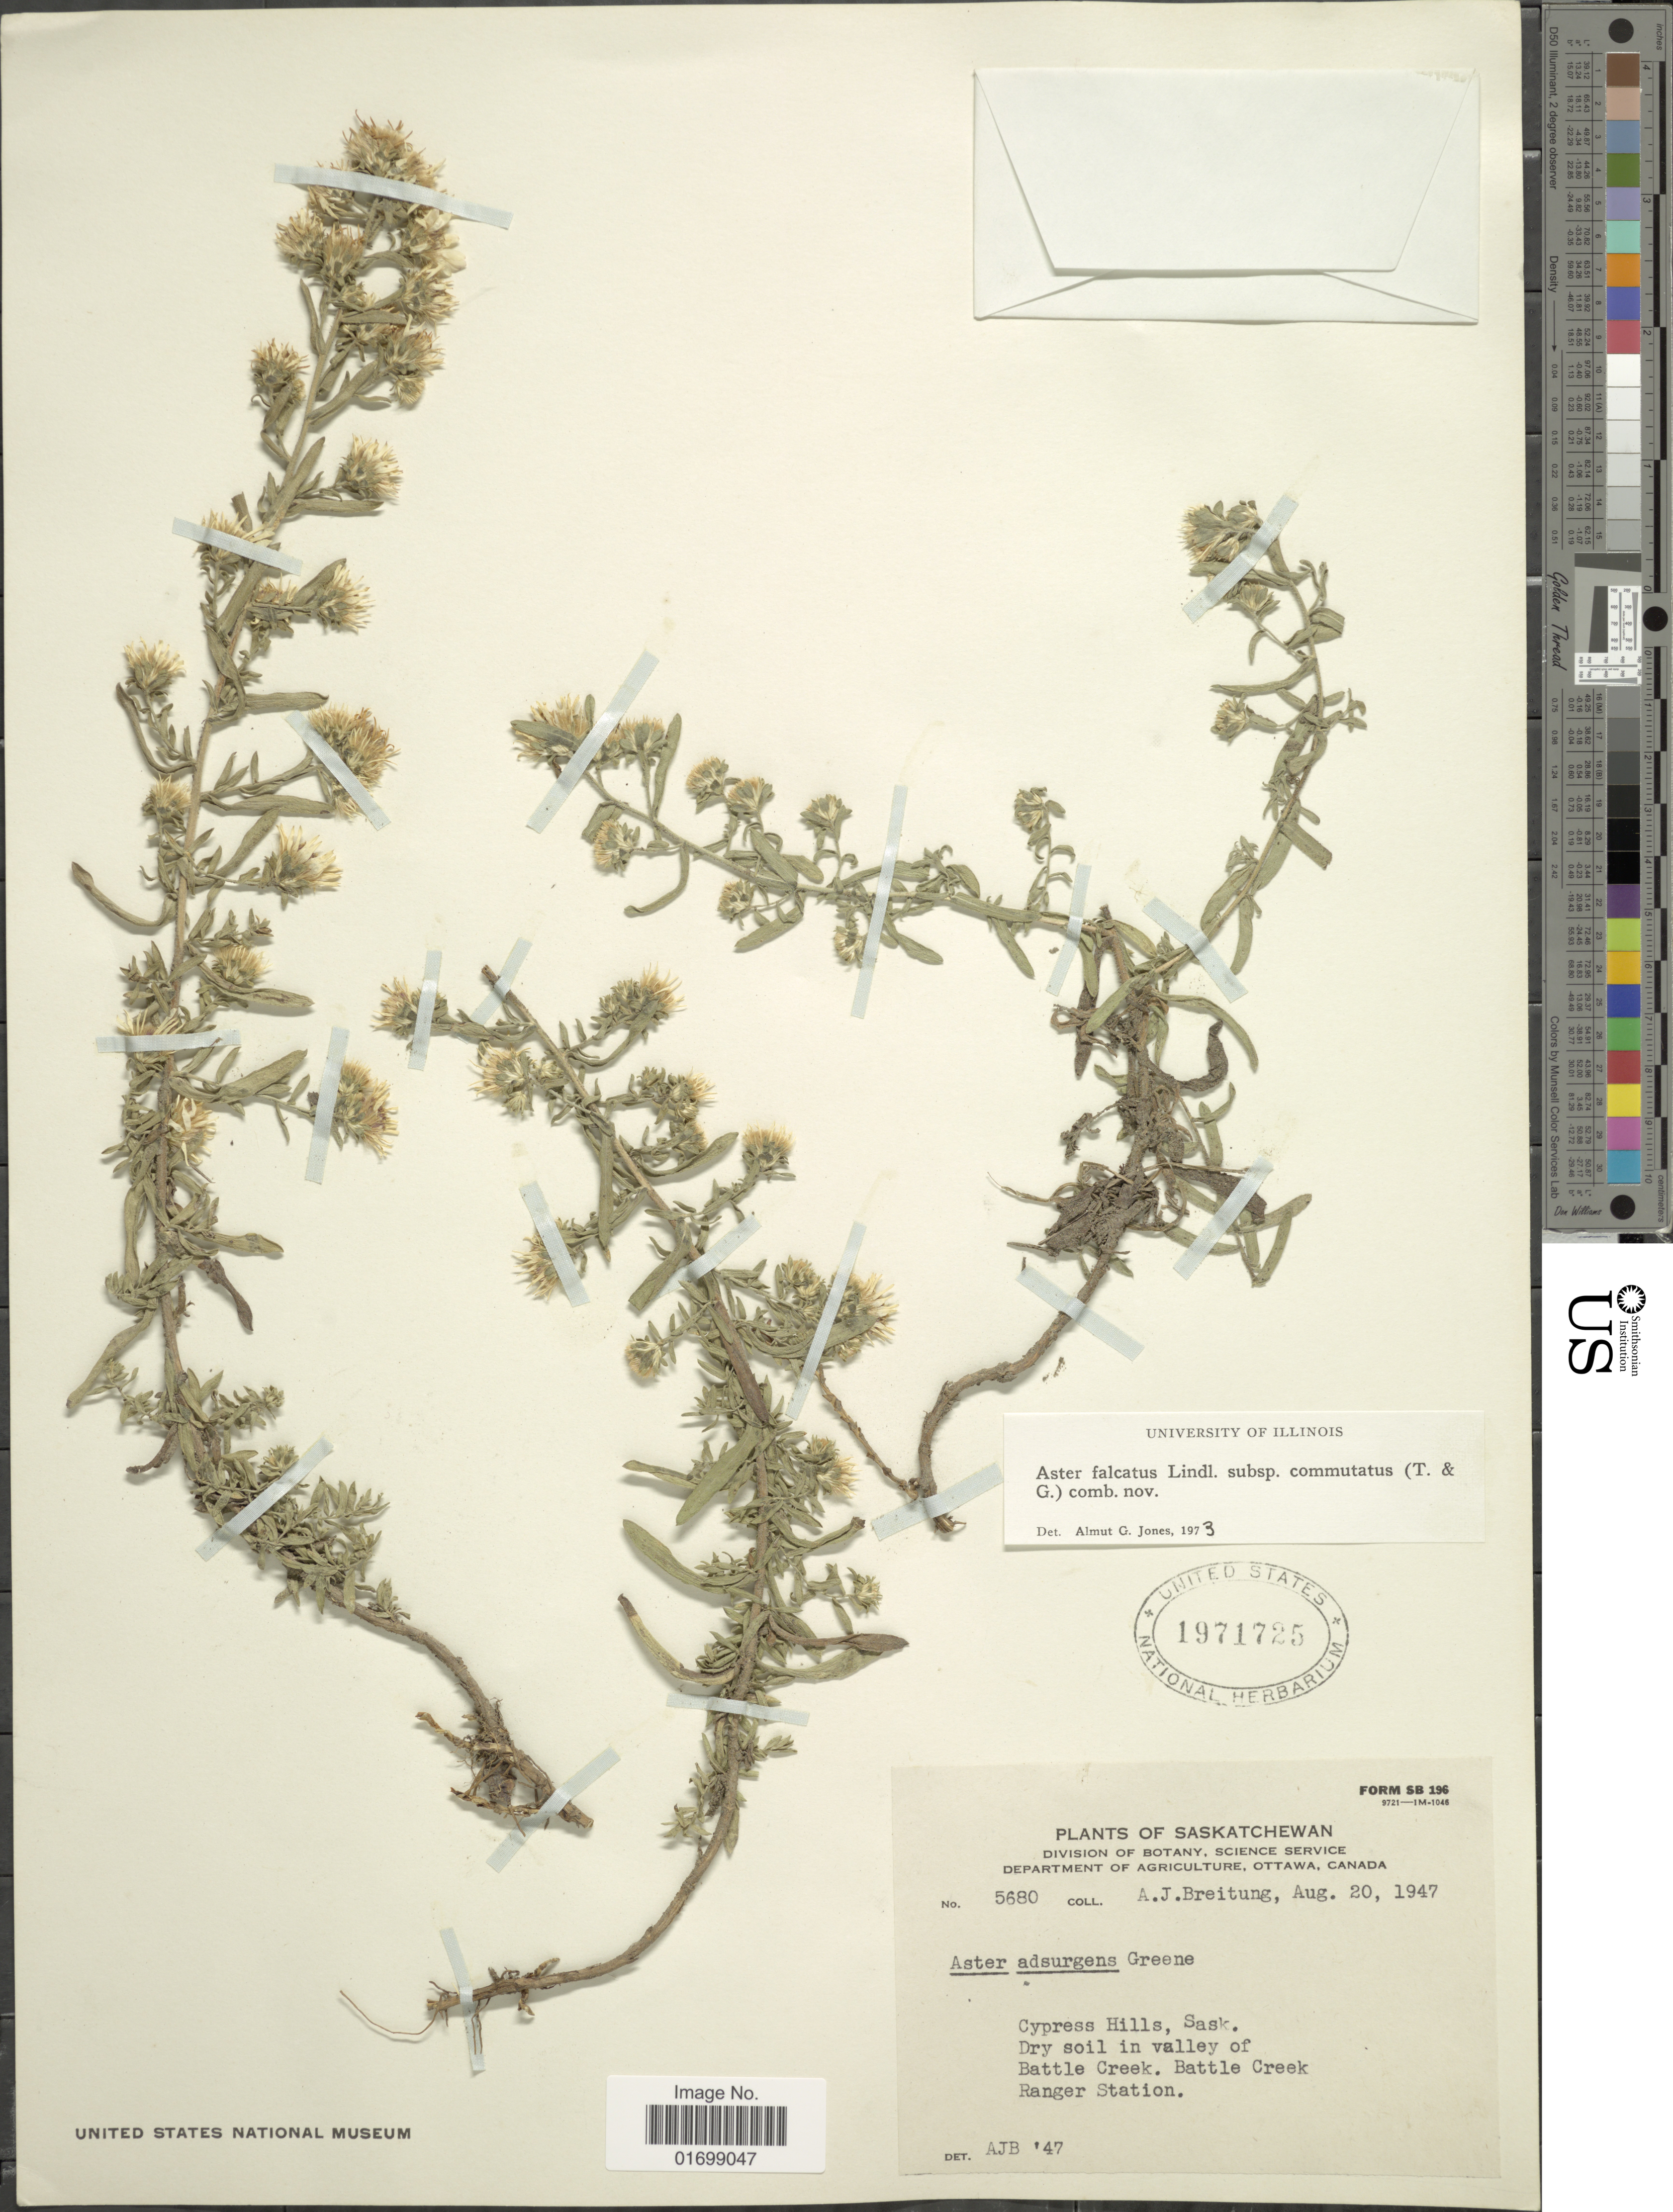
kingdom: Plantae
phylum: Tracheophyta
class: Magnoliopsida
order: Asterales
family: Asteraceae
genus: Symphyotrichum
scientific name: Symphyotrichum falcatum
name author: (Lindl. ex Lindl.) G.L. Nesom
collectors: A. Breitung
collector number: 5680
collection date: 1947-08-20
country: Canada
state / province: Saskatchewan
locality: Cypress Hills, Sask., dry soil in valley of Battle Creek, Ranger Station.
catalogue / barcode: US 1971725